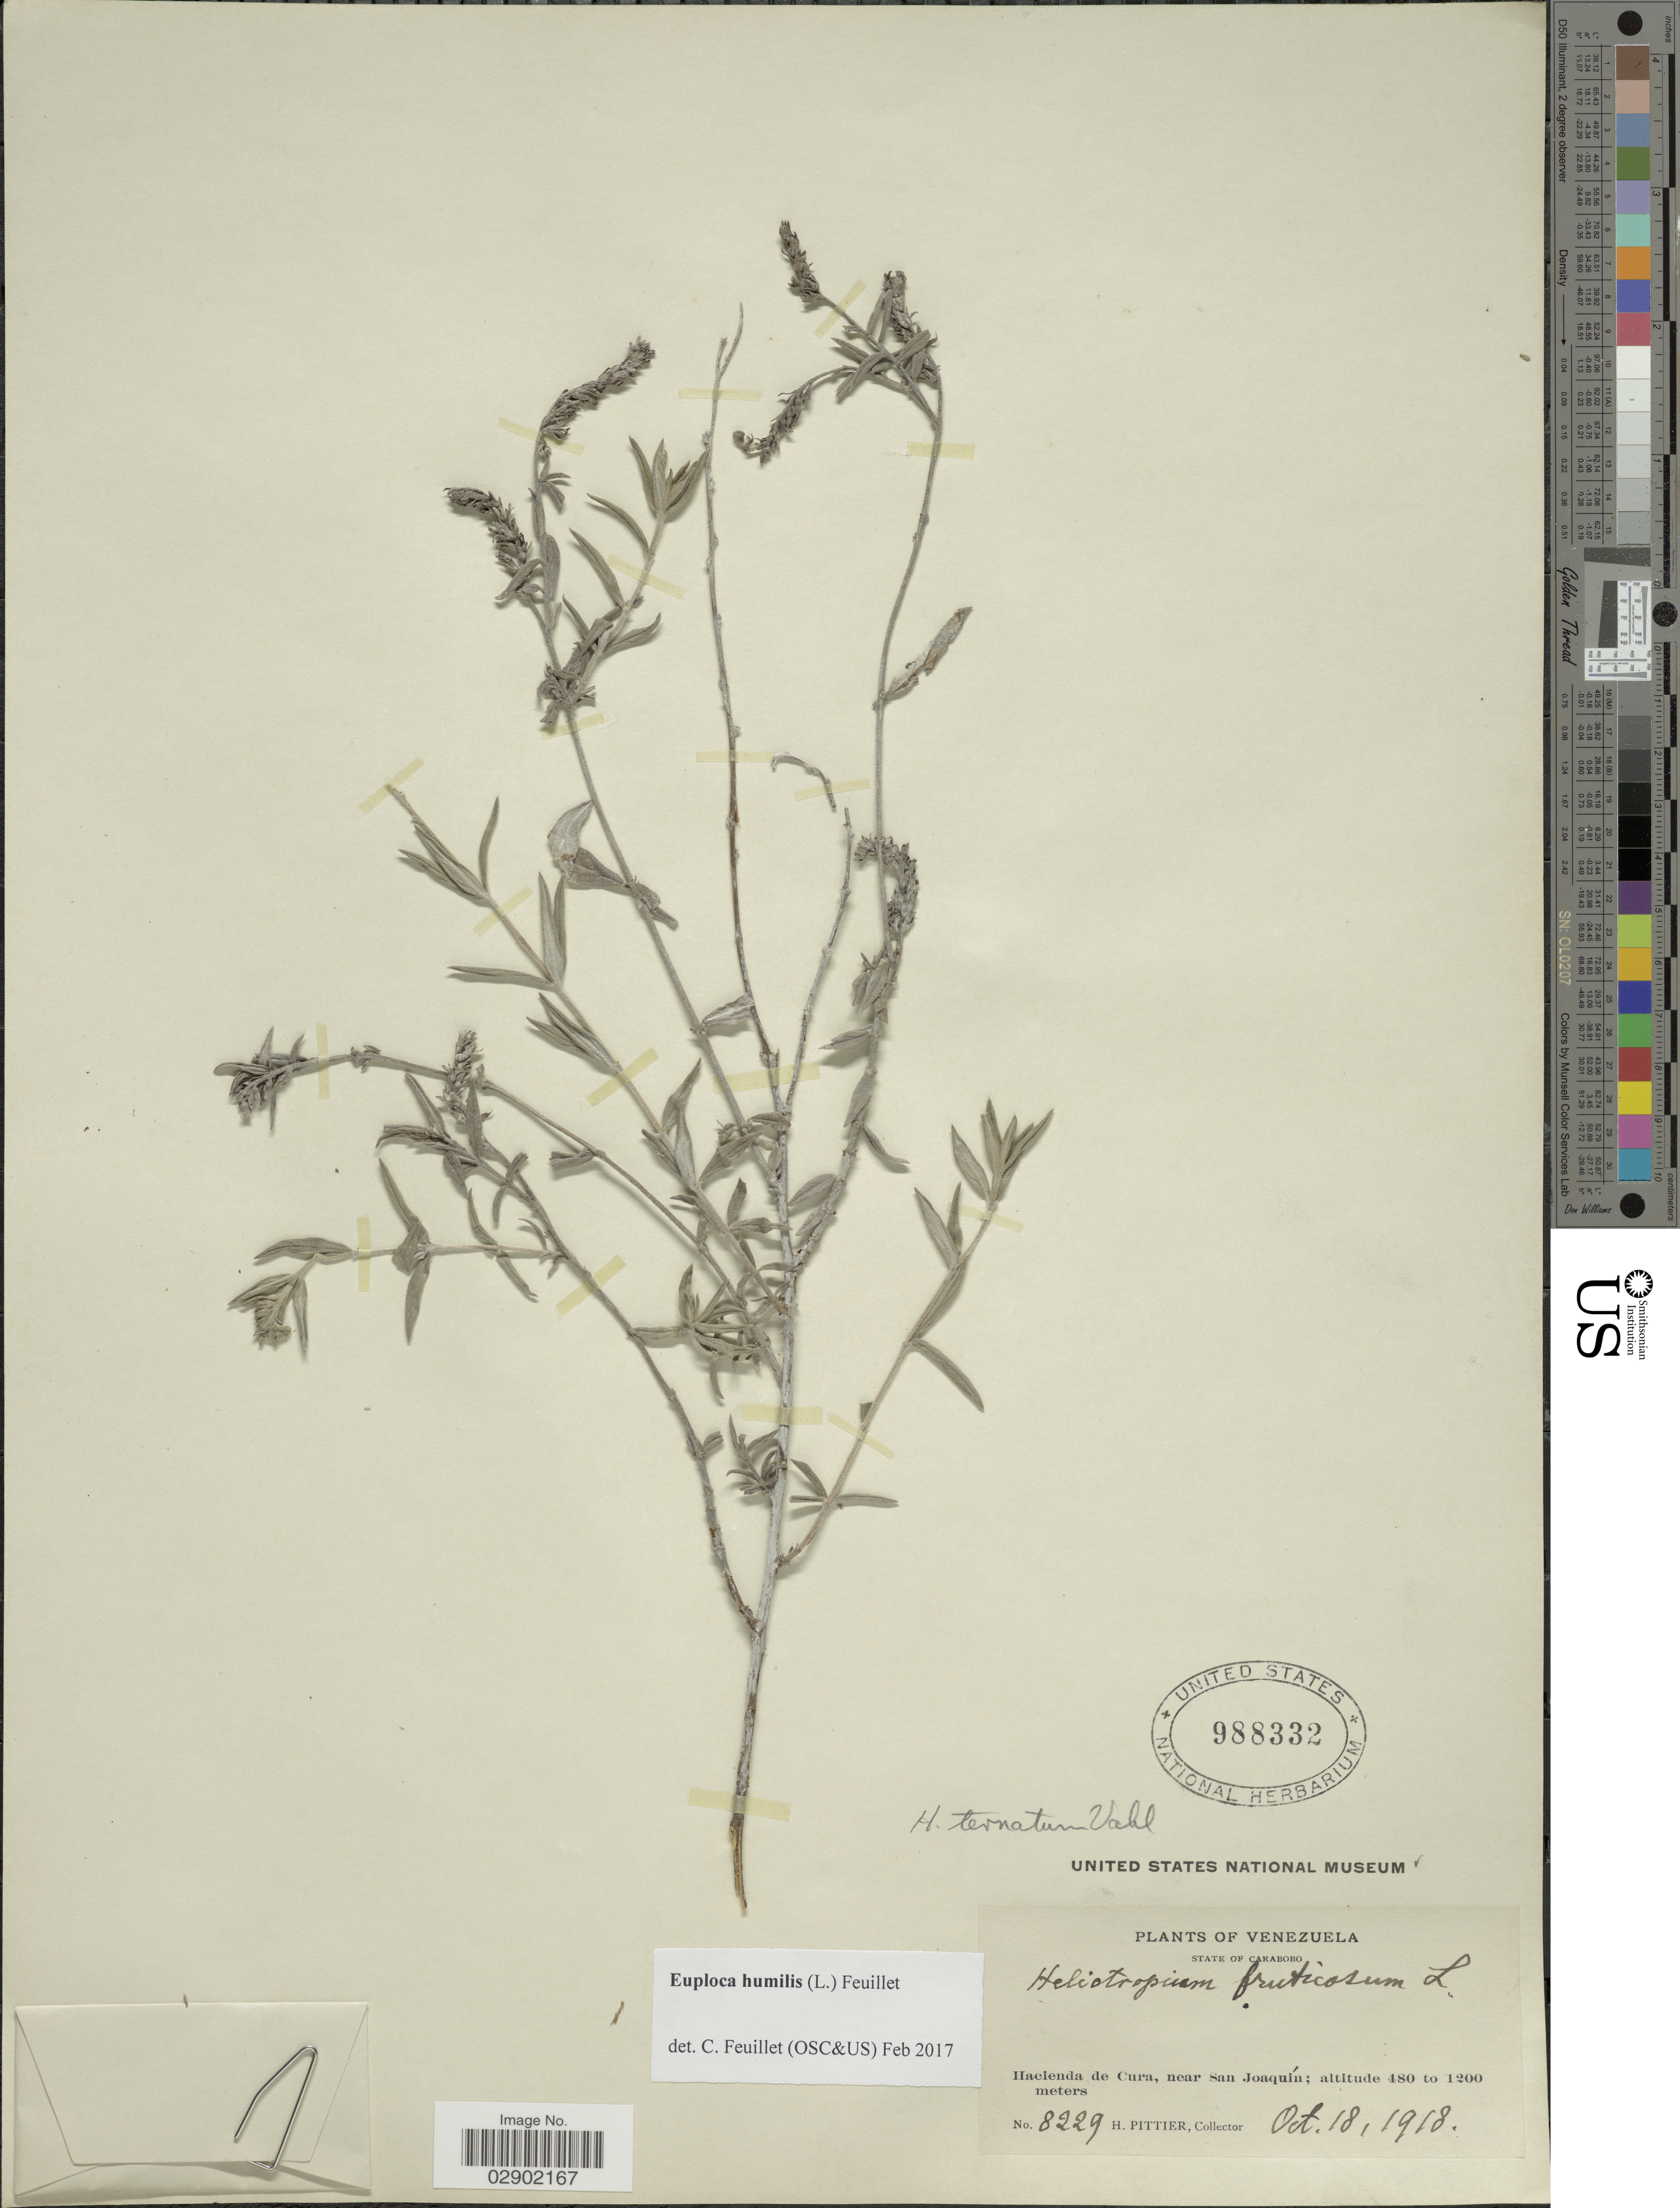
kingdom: Plantae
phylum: Tracheophyta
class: Magnoliopsida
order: Boraginales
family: Heliotropiaceae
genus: Euploca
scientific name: Euploca humilis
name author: (L.) Feuillet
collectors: H. F. Pittier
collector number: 8229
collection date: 1918-10-18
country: Venezuela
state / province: Carabobo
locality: State of Carabobo. Hacienda de Cura, near San Joaquin.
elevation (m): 480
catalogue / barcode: US 988332